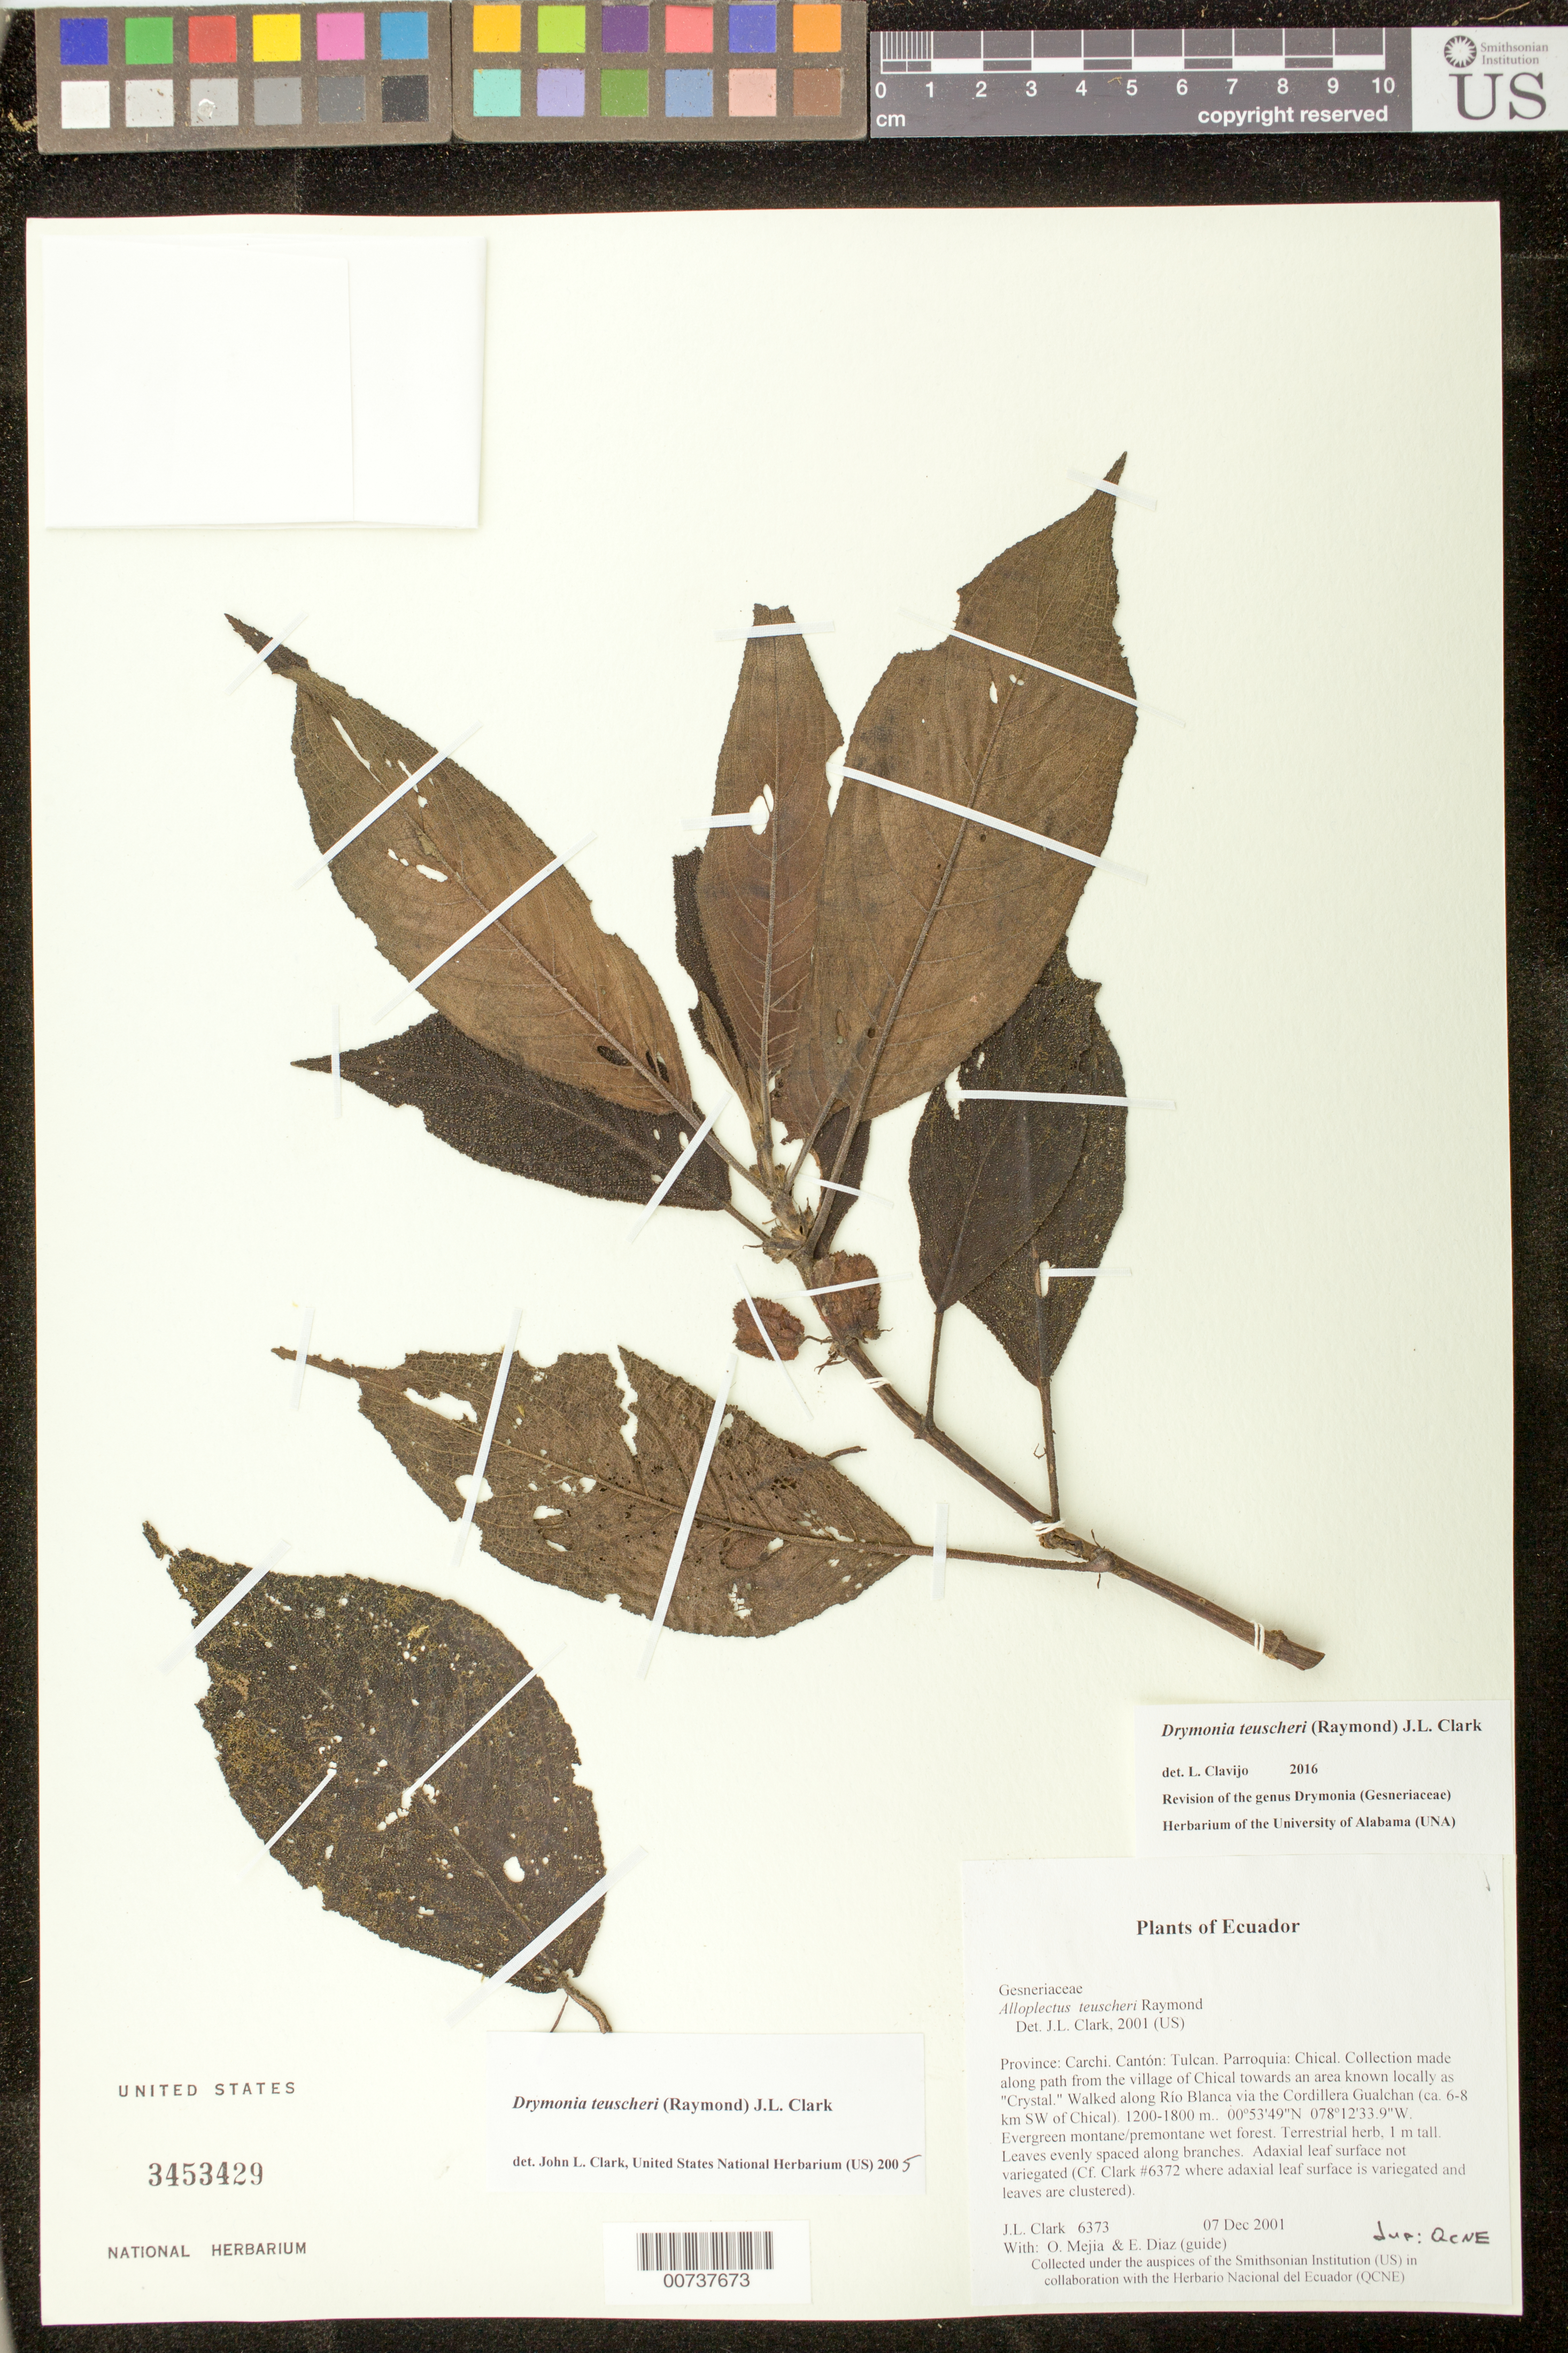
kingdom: Plantae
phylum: Tracheophyta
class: Magnoliopsida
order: Lamiales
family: Gesneriaceae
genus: Drymonia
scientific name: Drymonia teuscheri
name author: (Raymond) J.L. Clark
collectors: J. L. Clark, O. Mejia & E. Diaz (guide)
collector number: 6373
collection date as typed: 07 Dec 2001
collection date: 2001-12-07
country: Ecuador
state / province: Carchi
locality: Tulcan. Parroquia: Chical. Collection made along path from the village of Chical towards an area known locally as "Crystal." Walked along Río Blanca via the Cordillera Gualchan (ca. 6-8 km SW of Chical).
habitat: Evergreen montane/premontane wet forest.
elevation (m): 1200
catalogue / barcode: US 3453429